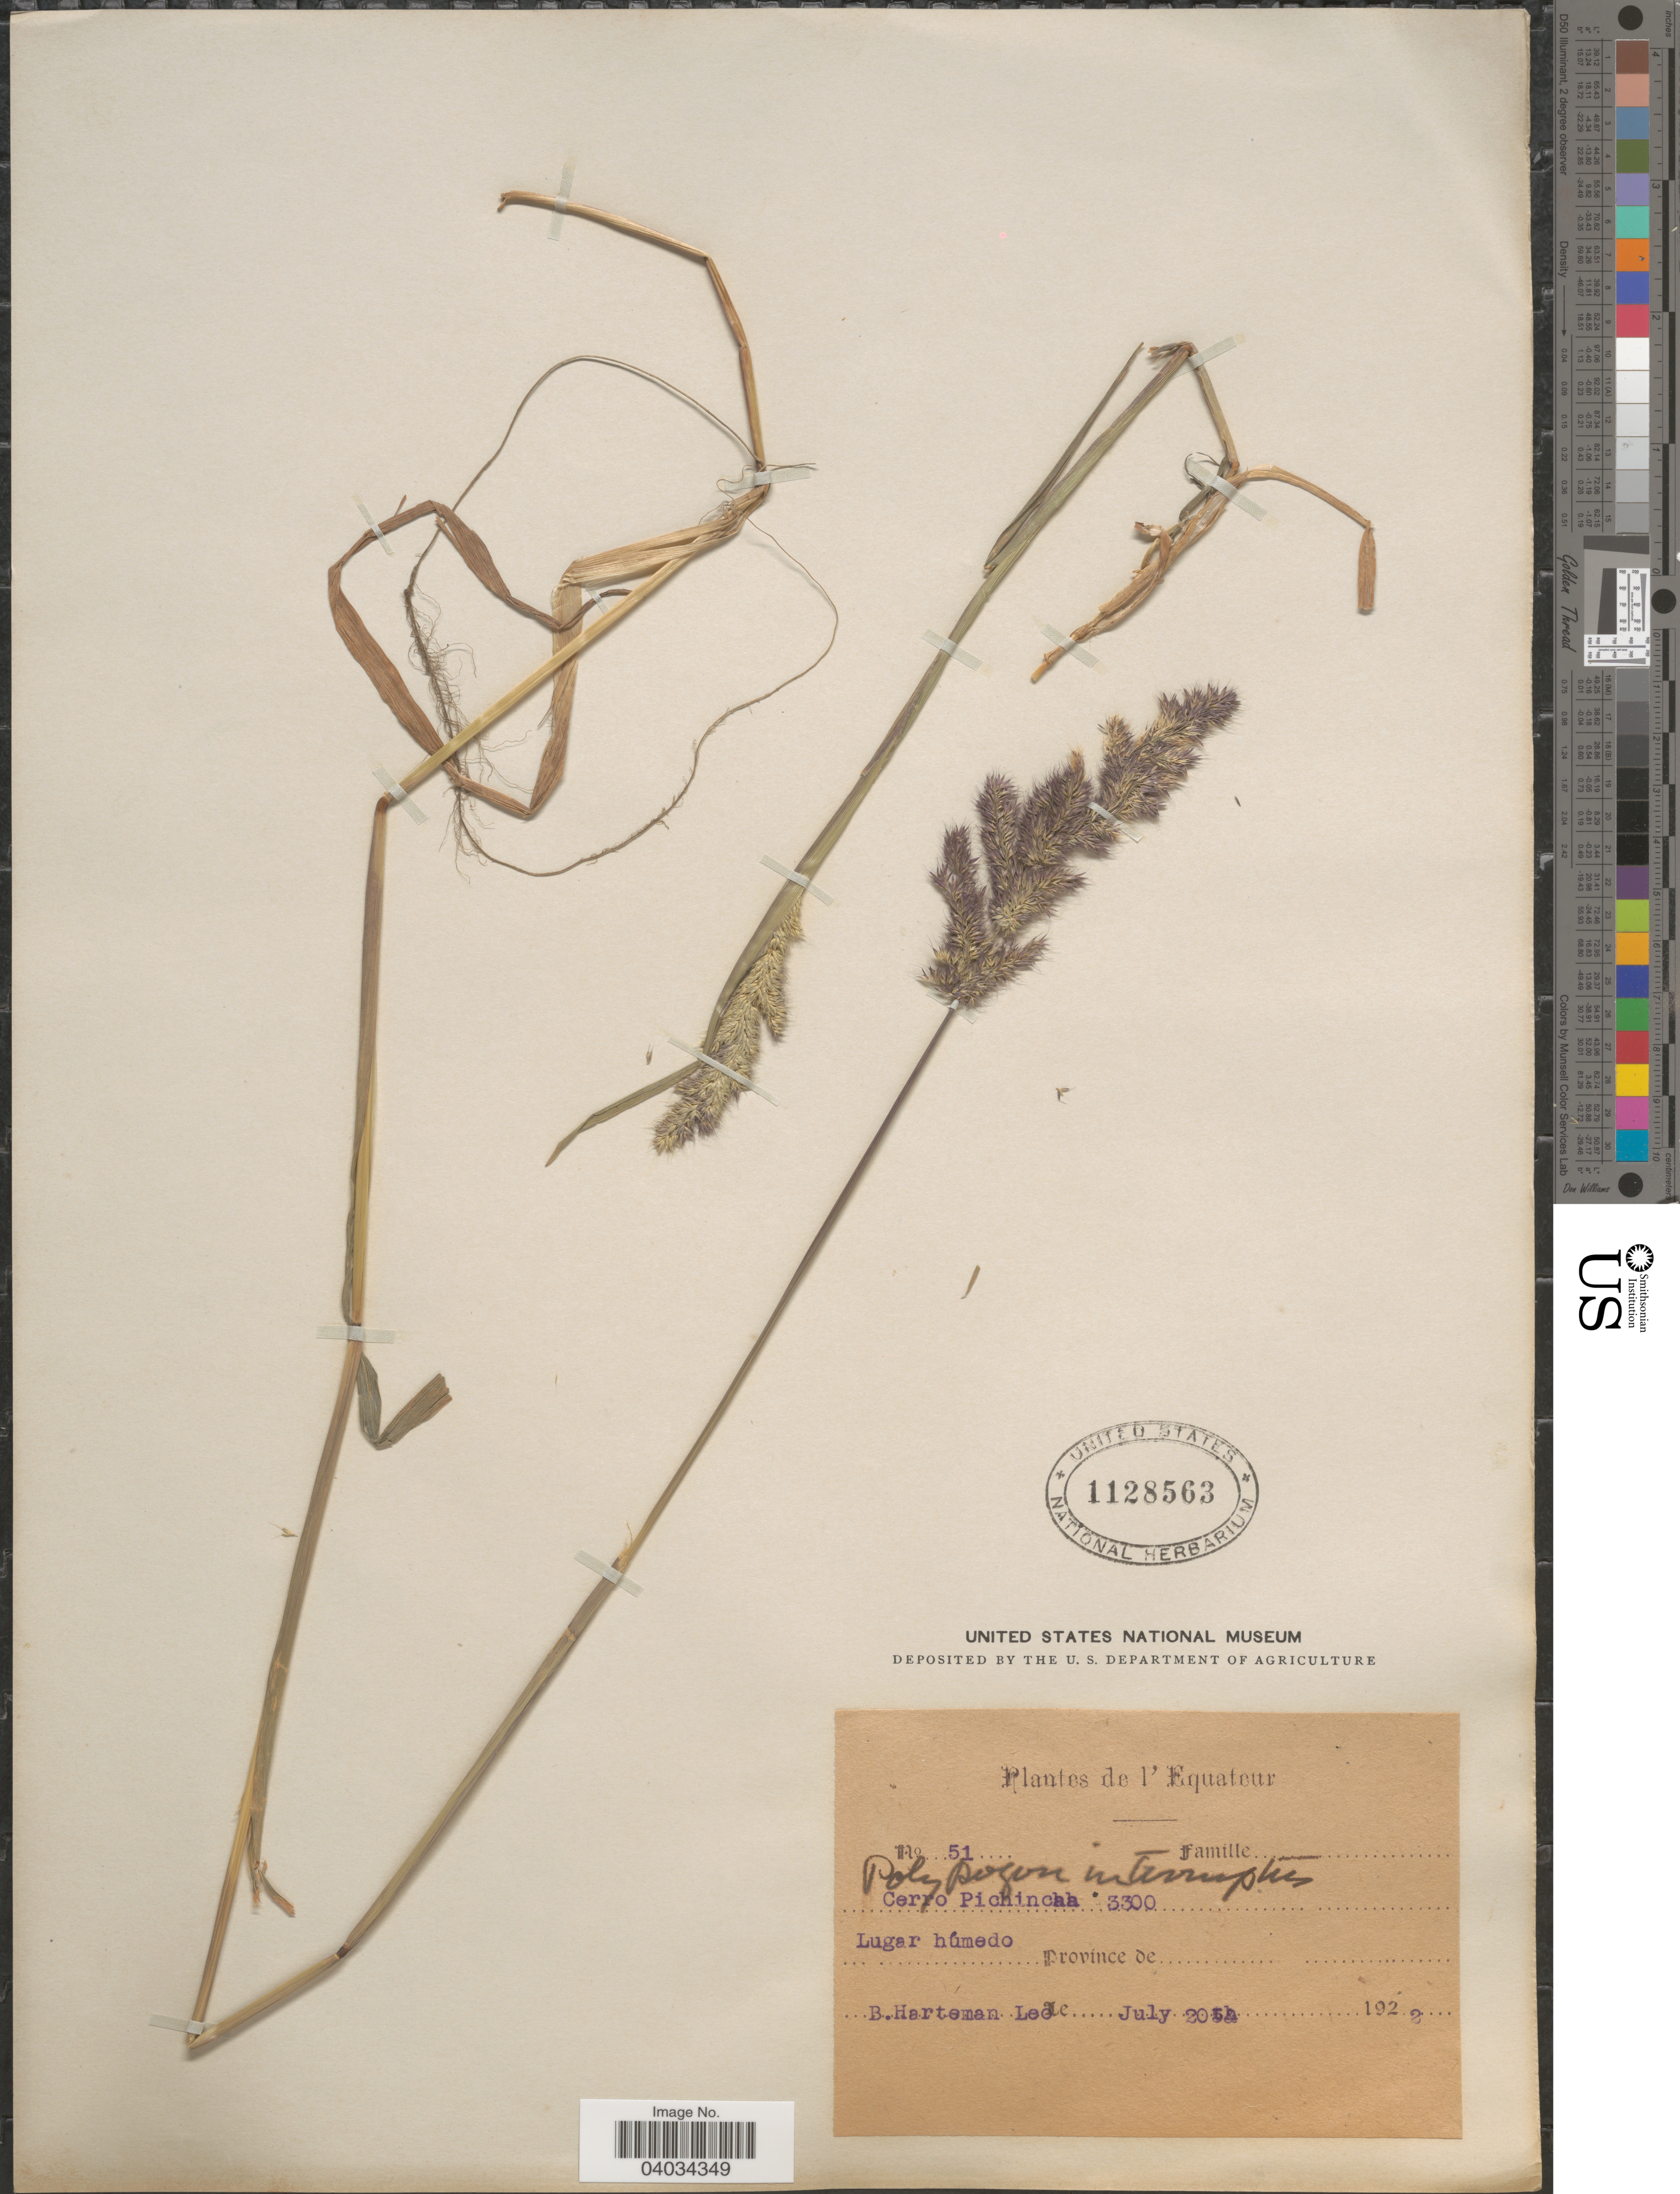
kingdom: Plantae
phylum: Tracheophyta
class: Liliopsida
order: Poales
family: Poaceae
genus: Polypogon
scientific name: Polypogon interruptus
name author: Kunth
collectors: Harteman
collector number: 51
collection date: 1922-07-20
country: Ecuador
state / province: Pichincha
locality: L' Equateur. Cerro Pichincha. Lugar húmedo.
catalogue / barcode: US 1128563